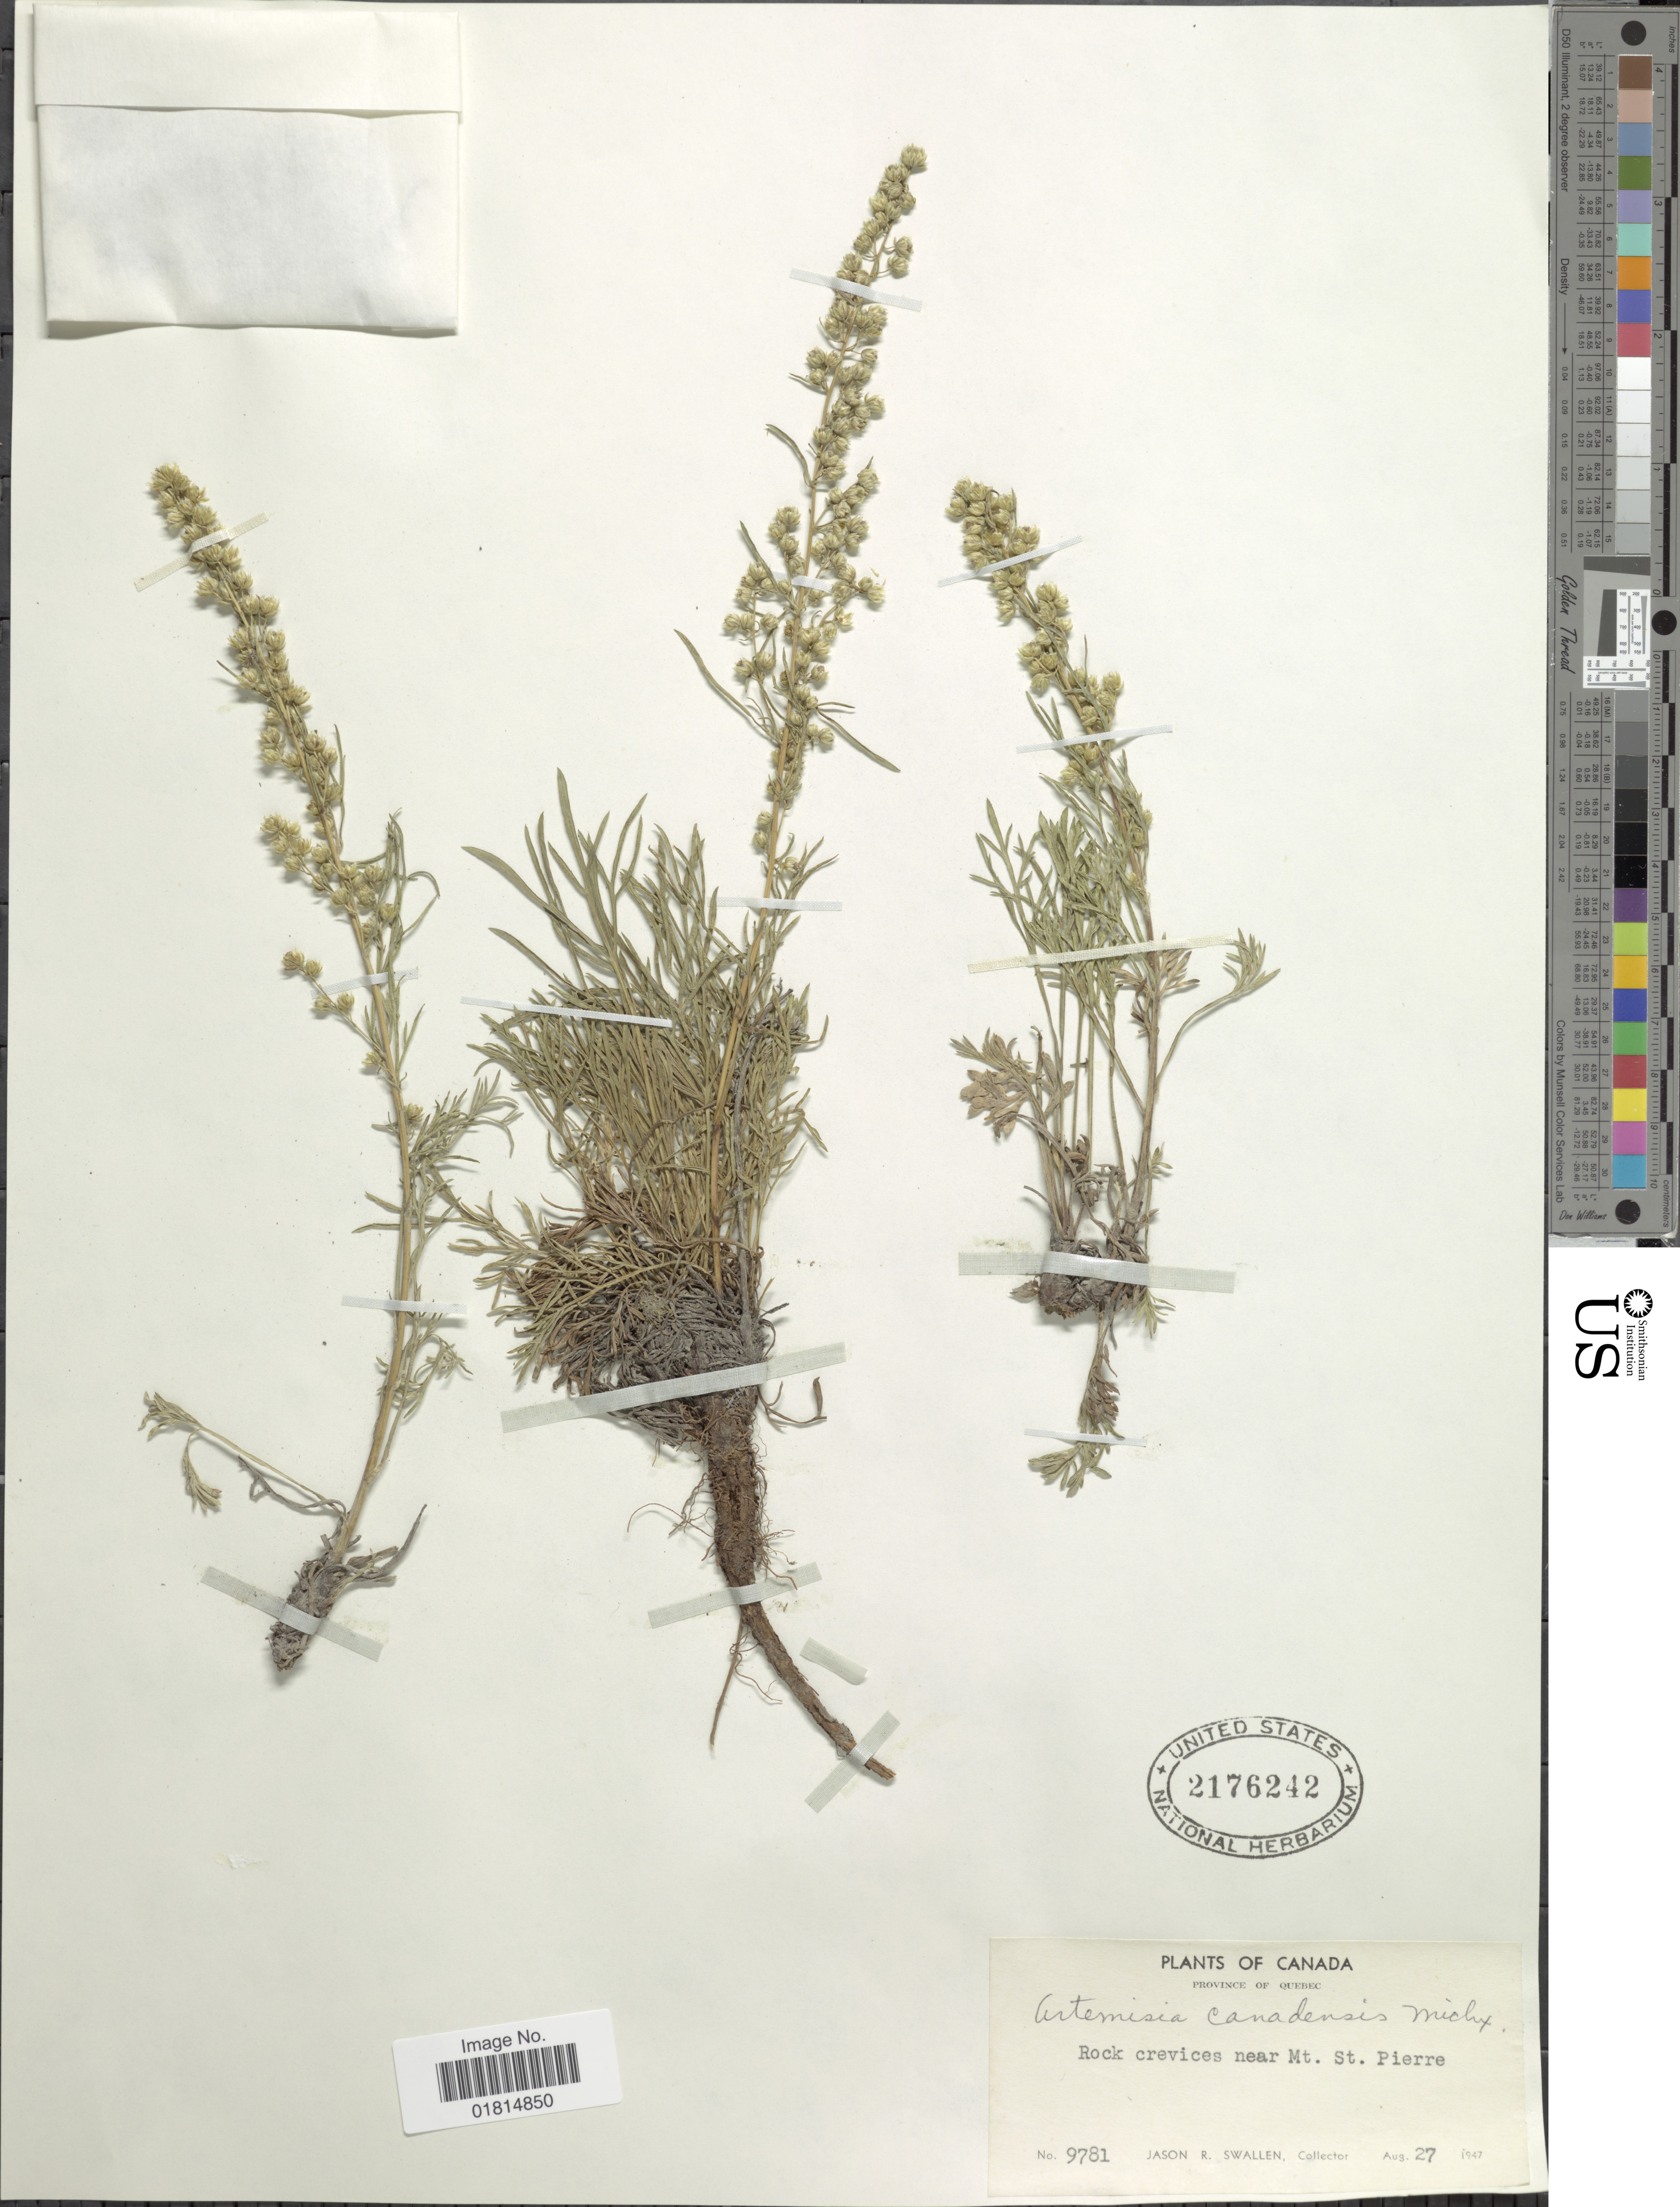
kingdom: Plantae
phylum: Tracheophyta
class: Magnoliopsida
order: Asterales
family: Asteraceae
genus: Artemisia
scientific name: Artemisia canadensis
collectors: J. R. Swallen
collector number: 9781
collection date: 1947-08-27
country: Canada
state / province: Quebec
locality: Province of Quebec. Rock crevices near Mt. St. Pierre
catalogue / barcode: US 2176242